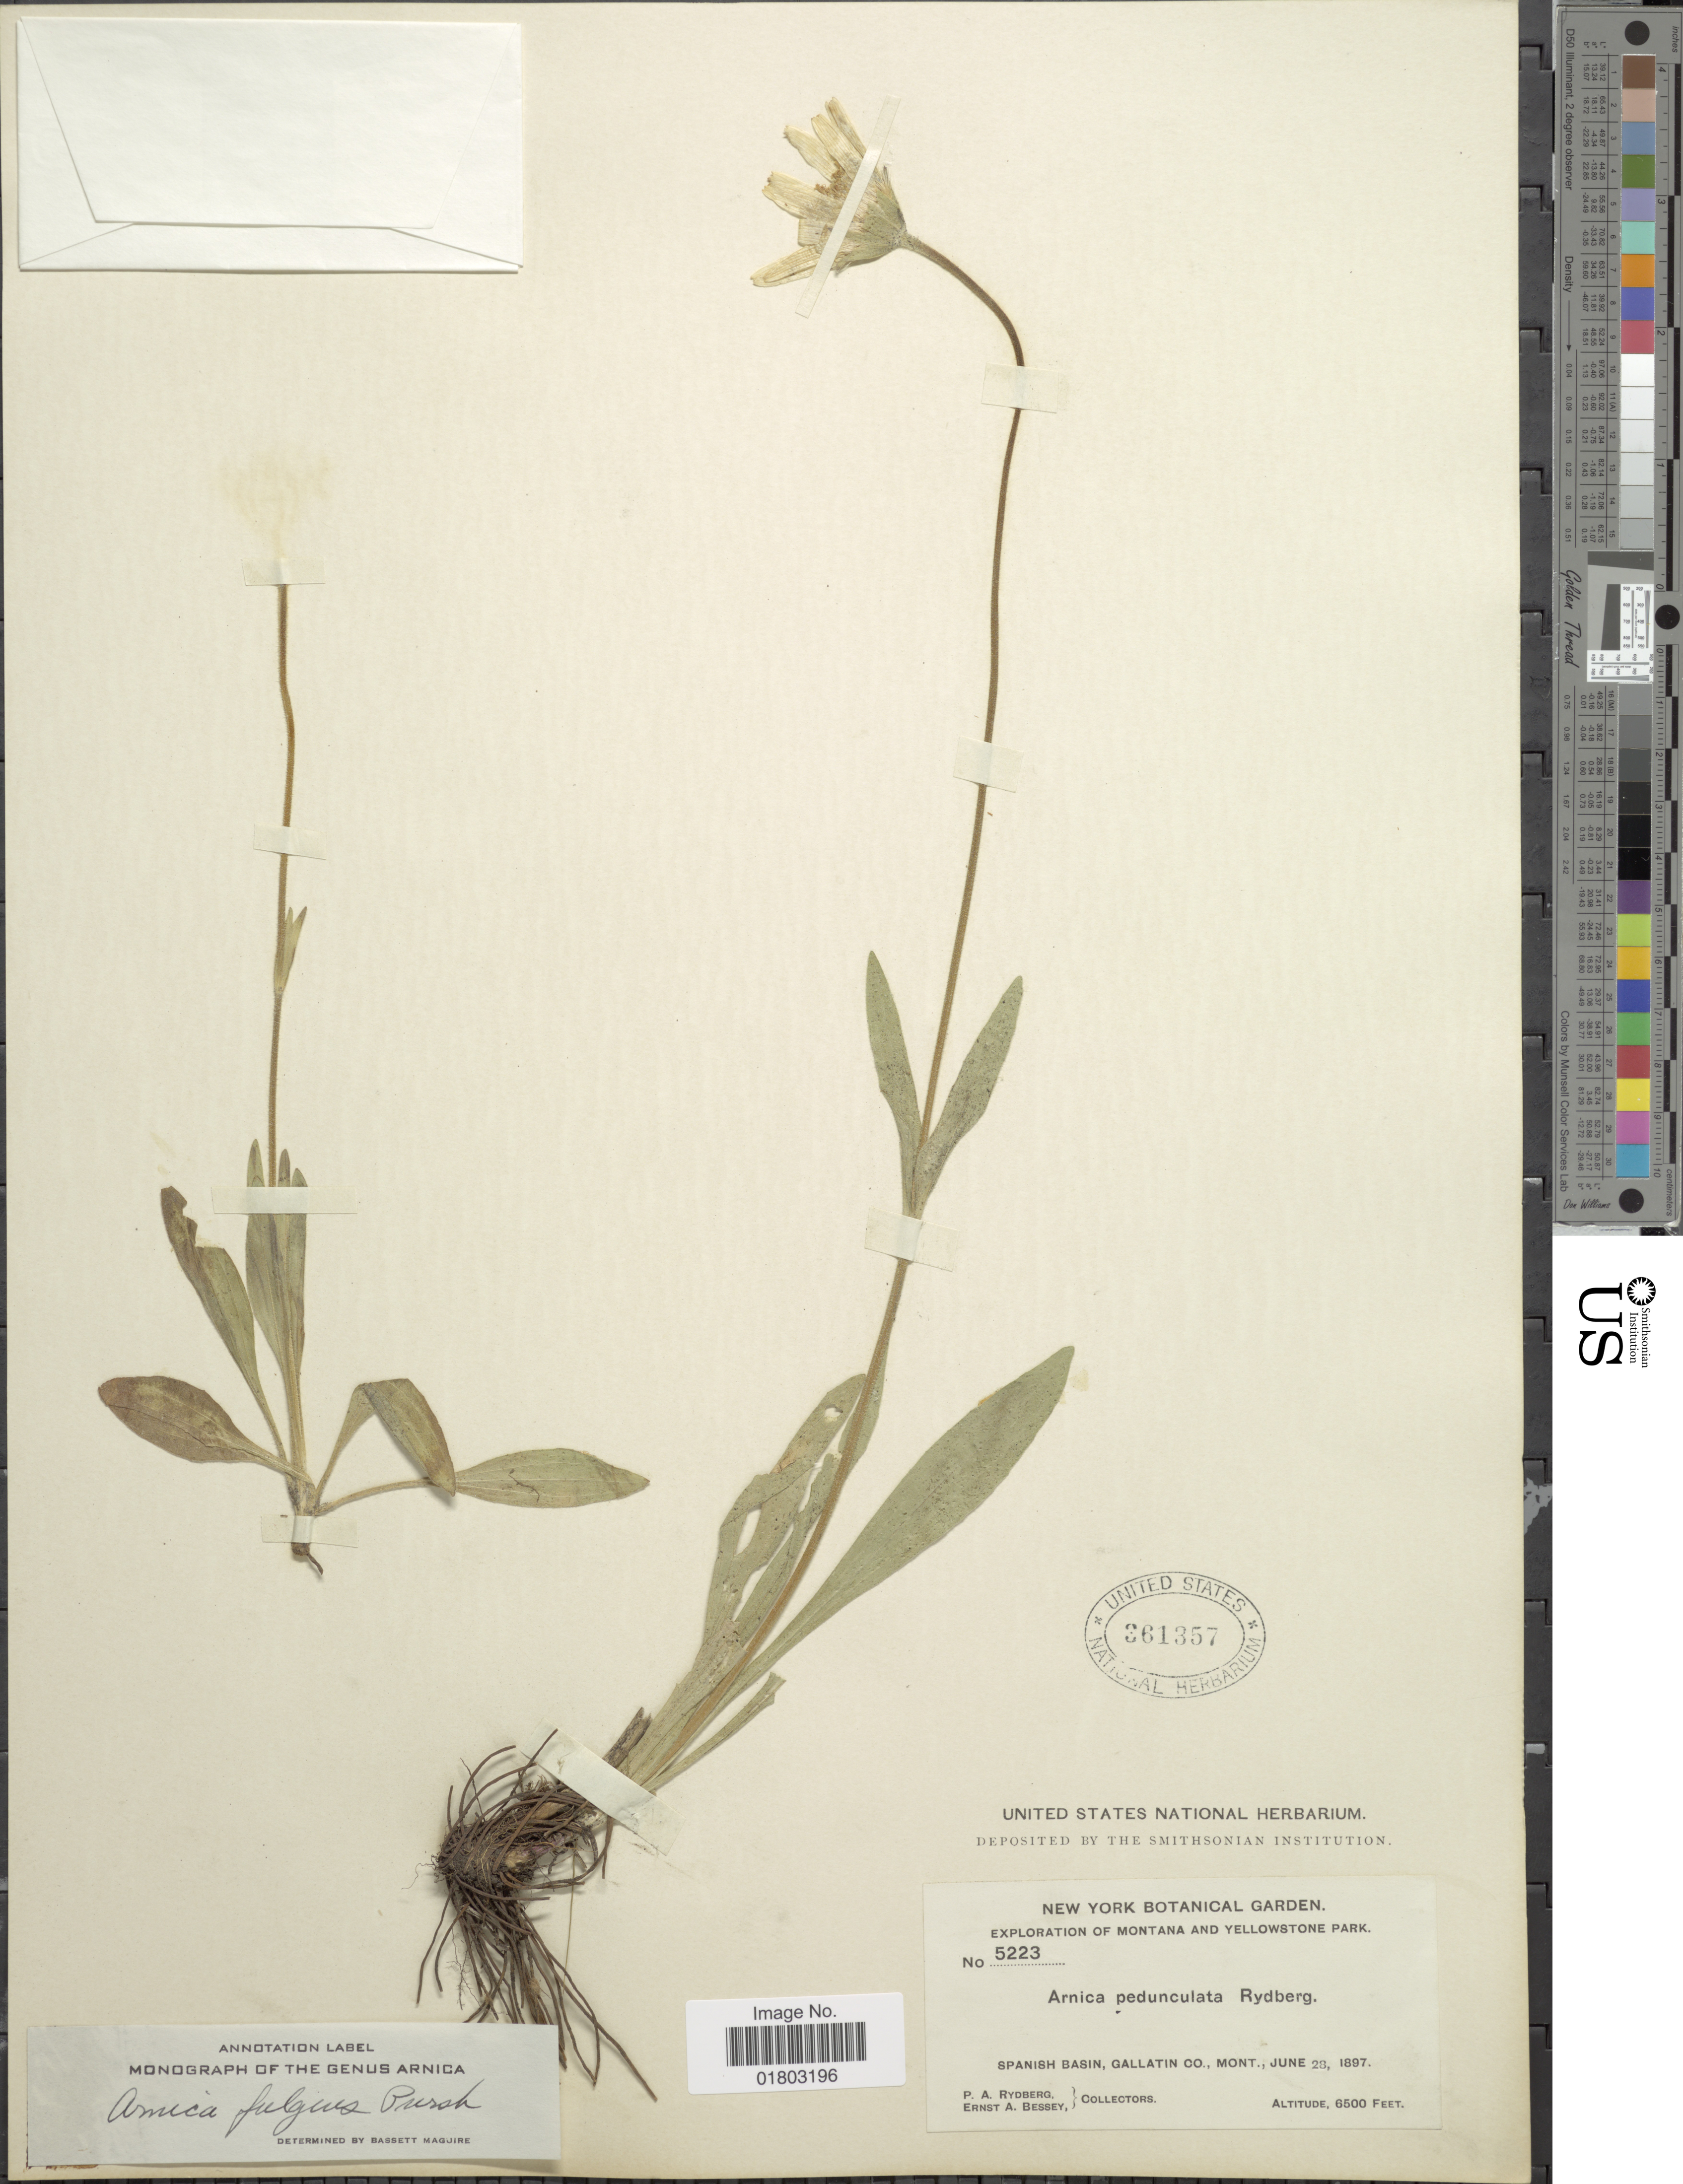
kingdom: Plantae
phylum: Tracheophyta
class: Magnoliopsida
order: Asterales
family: Asteraceae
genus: Arnica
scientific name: Arnica fulgens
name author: Pursh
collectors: P. A. Rydberg & E. A. Bessey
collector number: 5223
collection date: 1897-06-28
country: United States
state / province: Montana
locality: Montana and Yellowstone Park, Spanish Basin, Gallatin Co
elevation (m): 1981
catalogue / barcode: US 361357